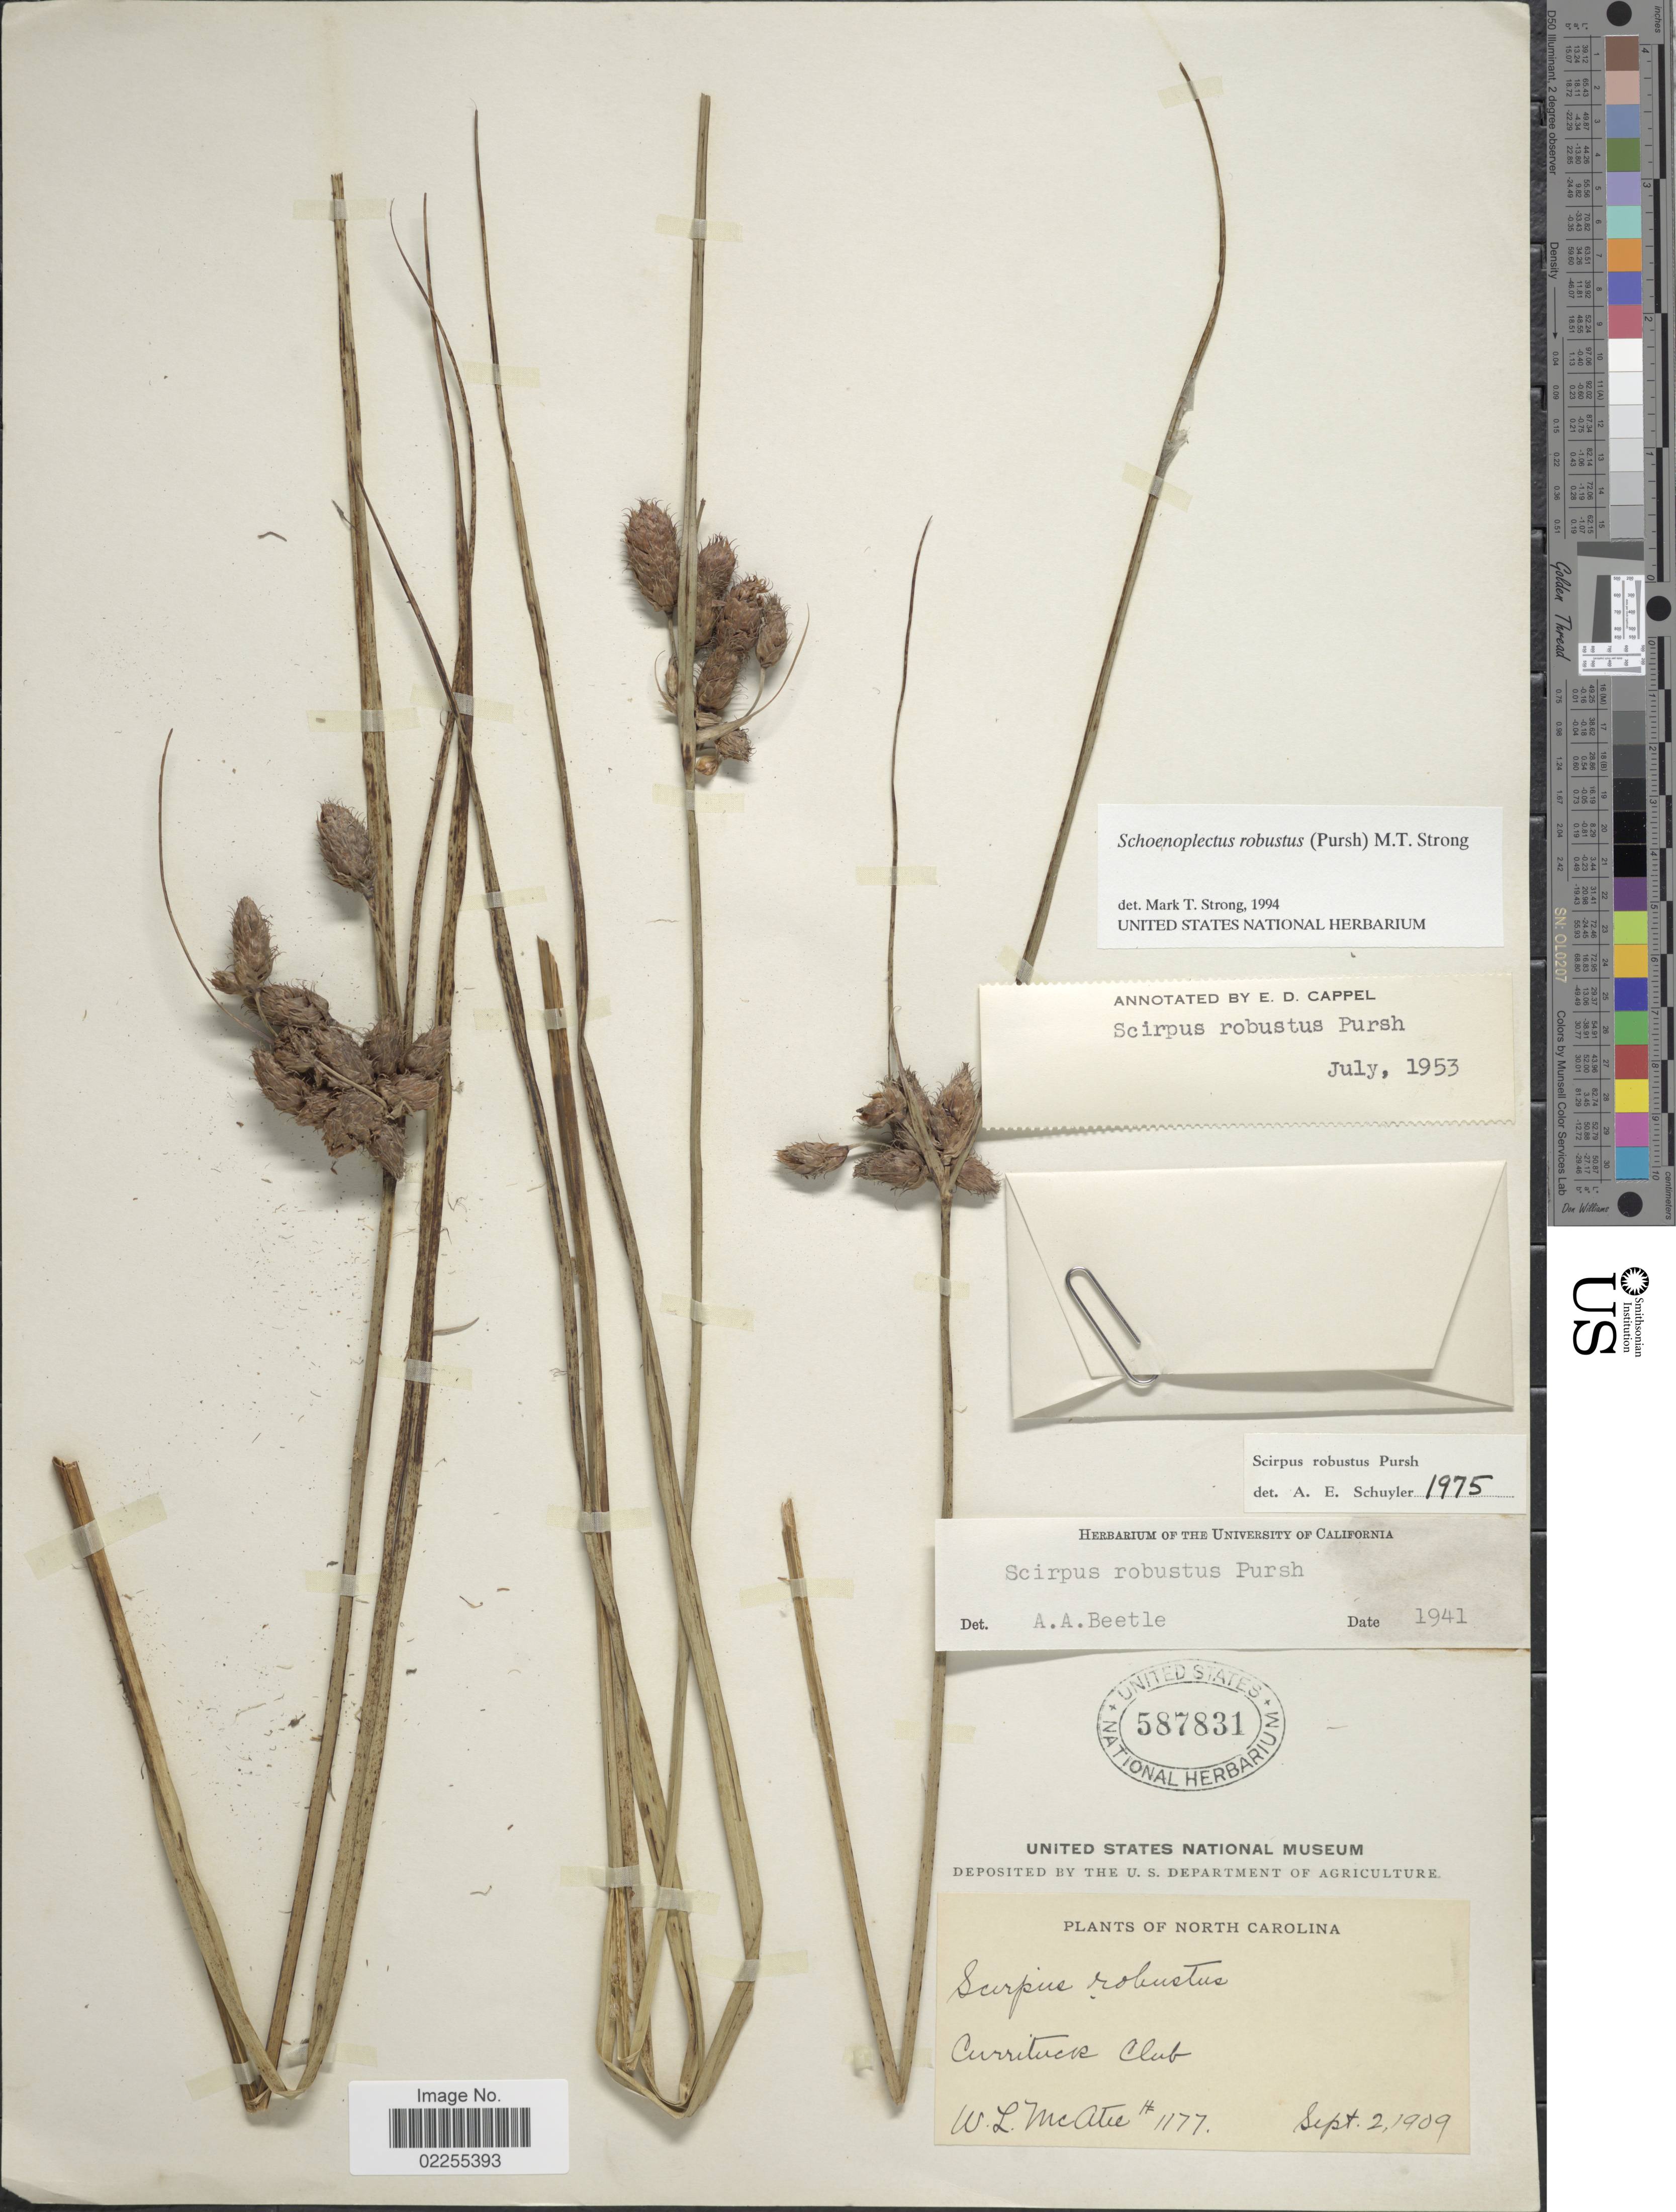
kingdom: Plantae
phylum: Tracheophyta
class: Liliopsida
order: Poales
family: Cyperaceae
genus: Bolboschoenus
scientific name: Bolboschoenus robustus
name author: (Pursh) Soják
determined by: Strong, M. T., (US), Smithsonian Institution - National Museum of Natural History (UNITED STATES)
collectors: W. McAtee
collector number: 1177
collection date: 1909-09-02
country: United States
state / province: North Carolina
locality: Currituck Club.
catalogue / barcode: US 587831